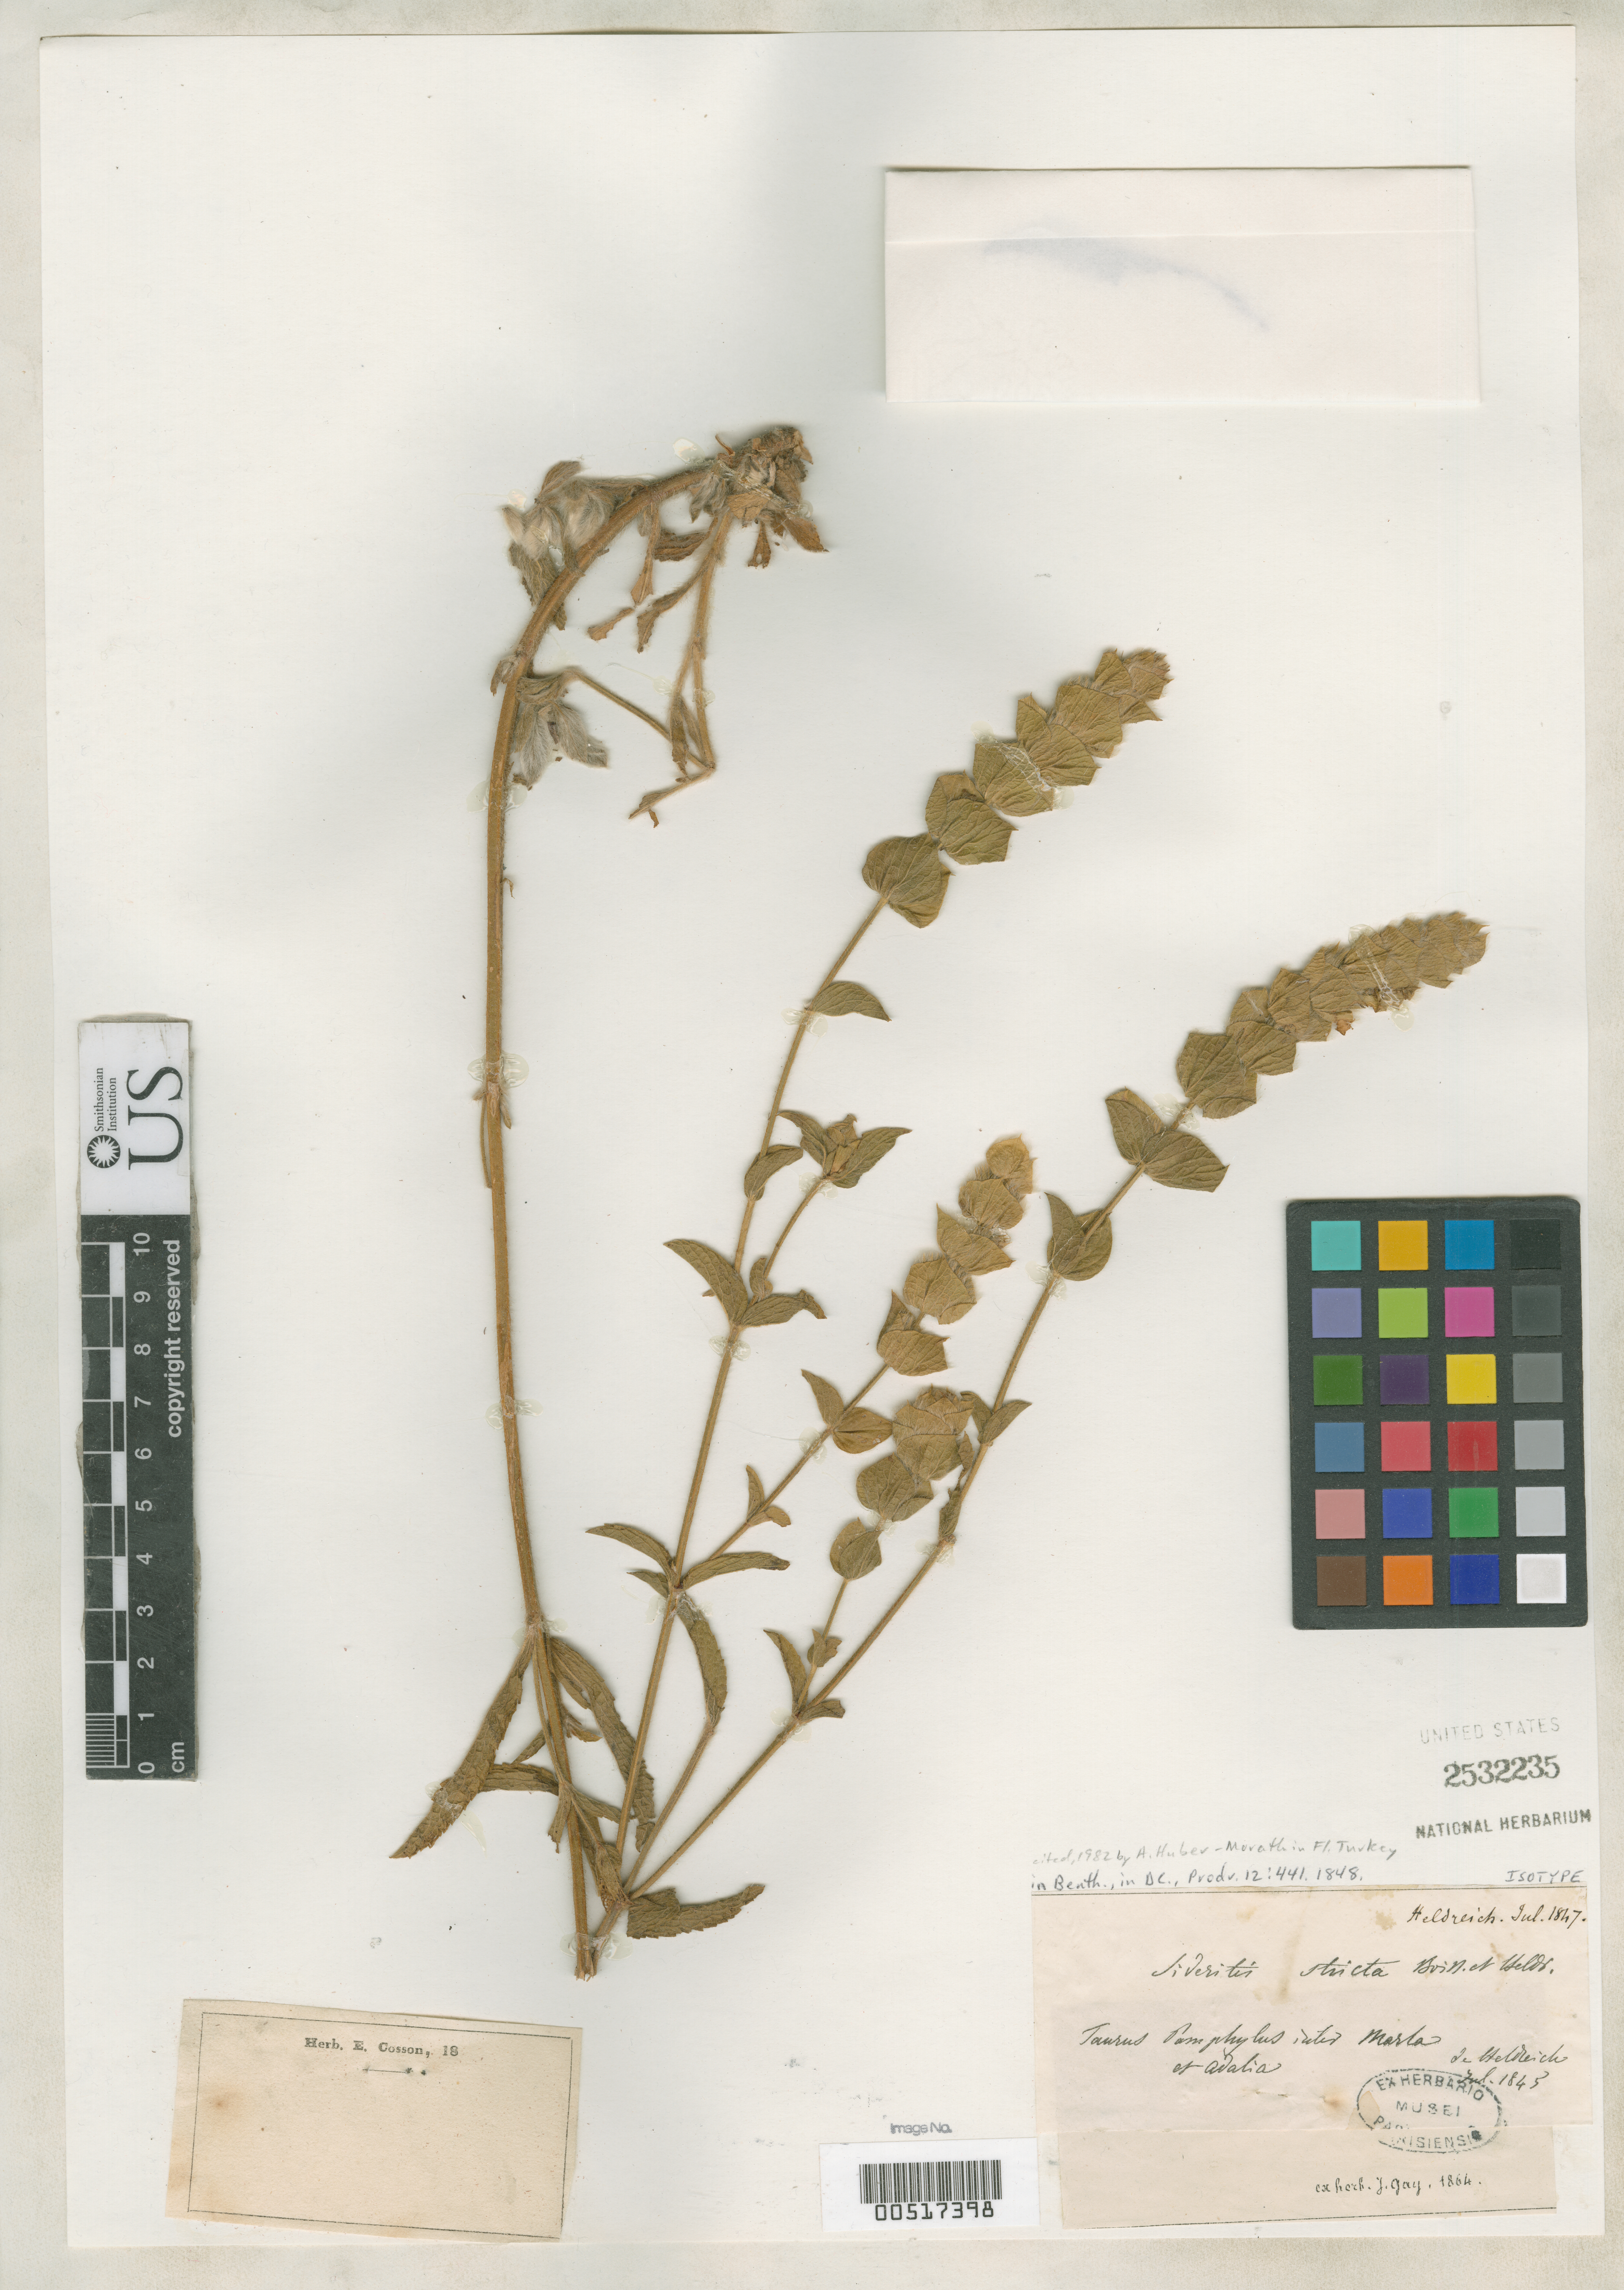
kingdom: Plantae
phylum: Tracheophyta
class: Magnoliopsida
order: Lamiales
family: Lamiaceae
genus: Sideritis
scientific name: Sideritis stricta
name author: Boiss. & Heldr. ex Benth. in DC.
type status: Isotype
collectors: T. H. von Heldreich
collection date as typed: Jul 1843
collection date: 1843-07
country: Turkey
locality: Taurus pamphylus inter Marta et Adalia.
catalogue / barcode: US 2532235